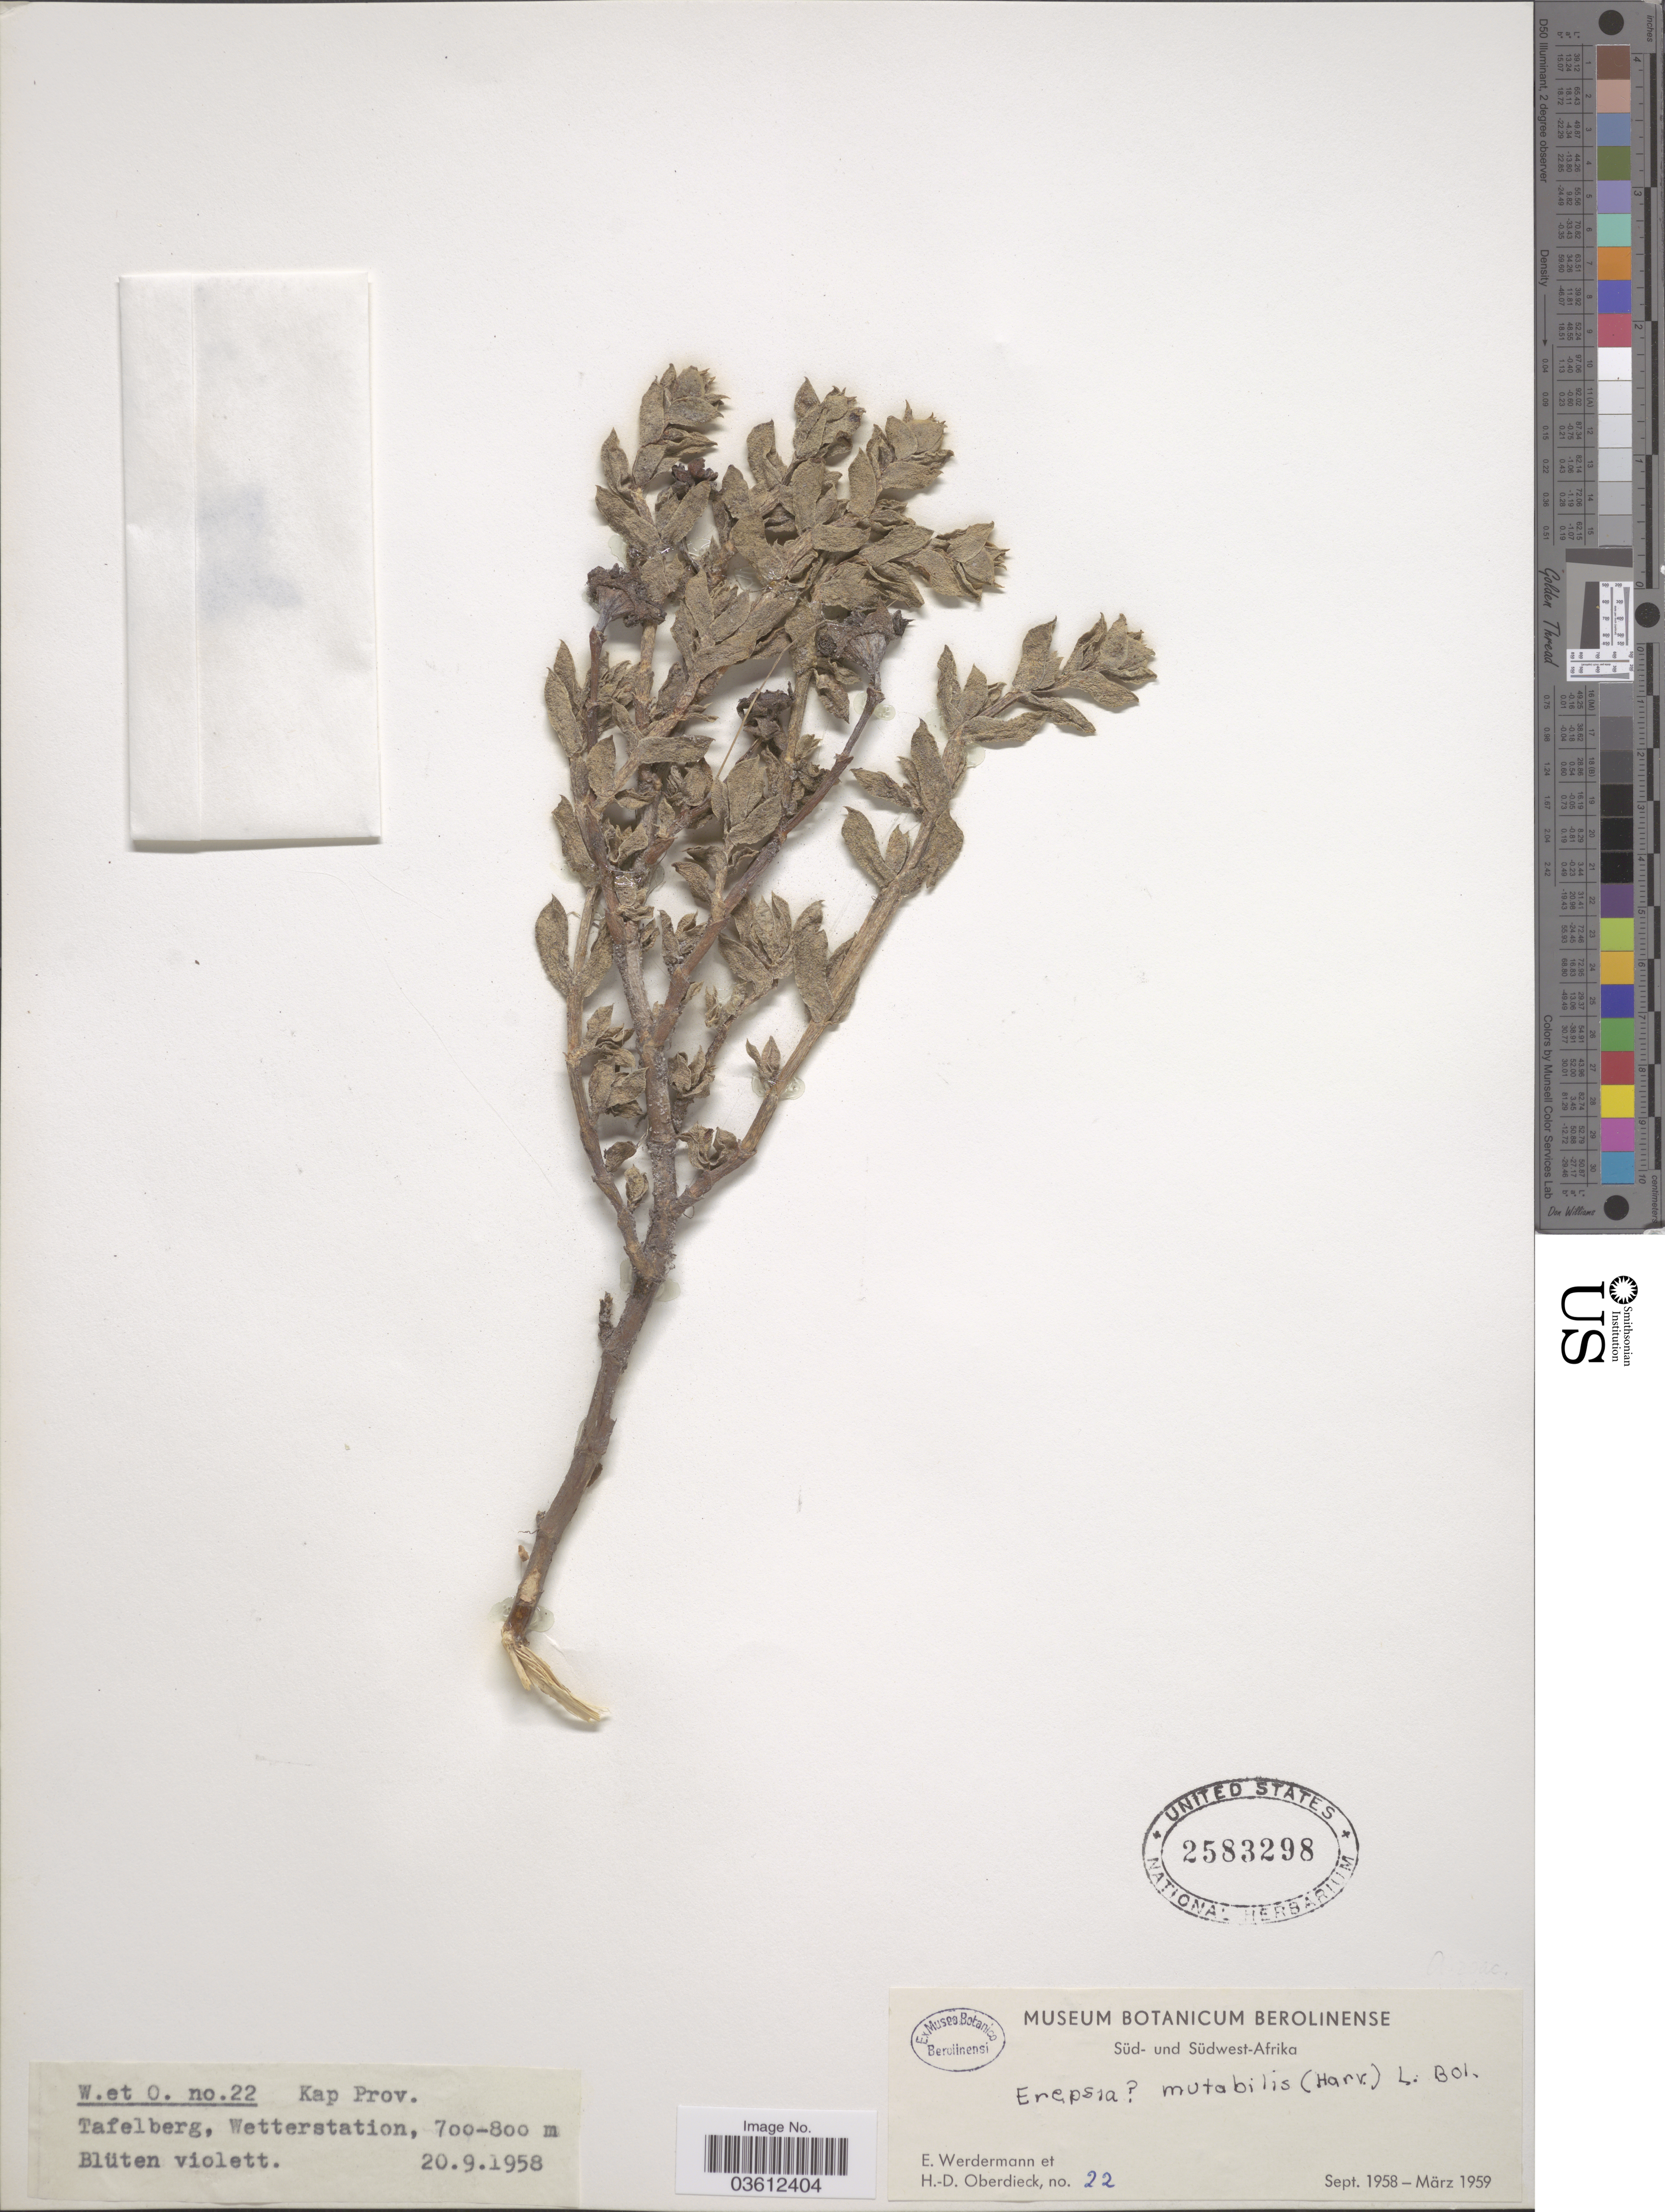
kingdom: Plantae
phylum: Tracheophyta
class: Magnoliopsida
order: Caryophyllales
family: Aizoaceae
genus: Erepsia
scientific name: Erepsia mutabilis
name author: Schwantes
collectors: E. Werdermann & H. Oberdieck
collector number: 22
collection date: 1958-09-20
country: South Africa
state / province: Western Cape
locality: Kap Prov. Tafelberg, Wetterstation.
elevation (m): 700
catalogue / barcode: US 2583298